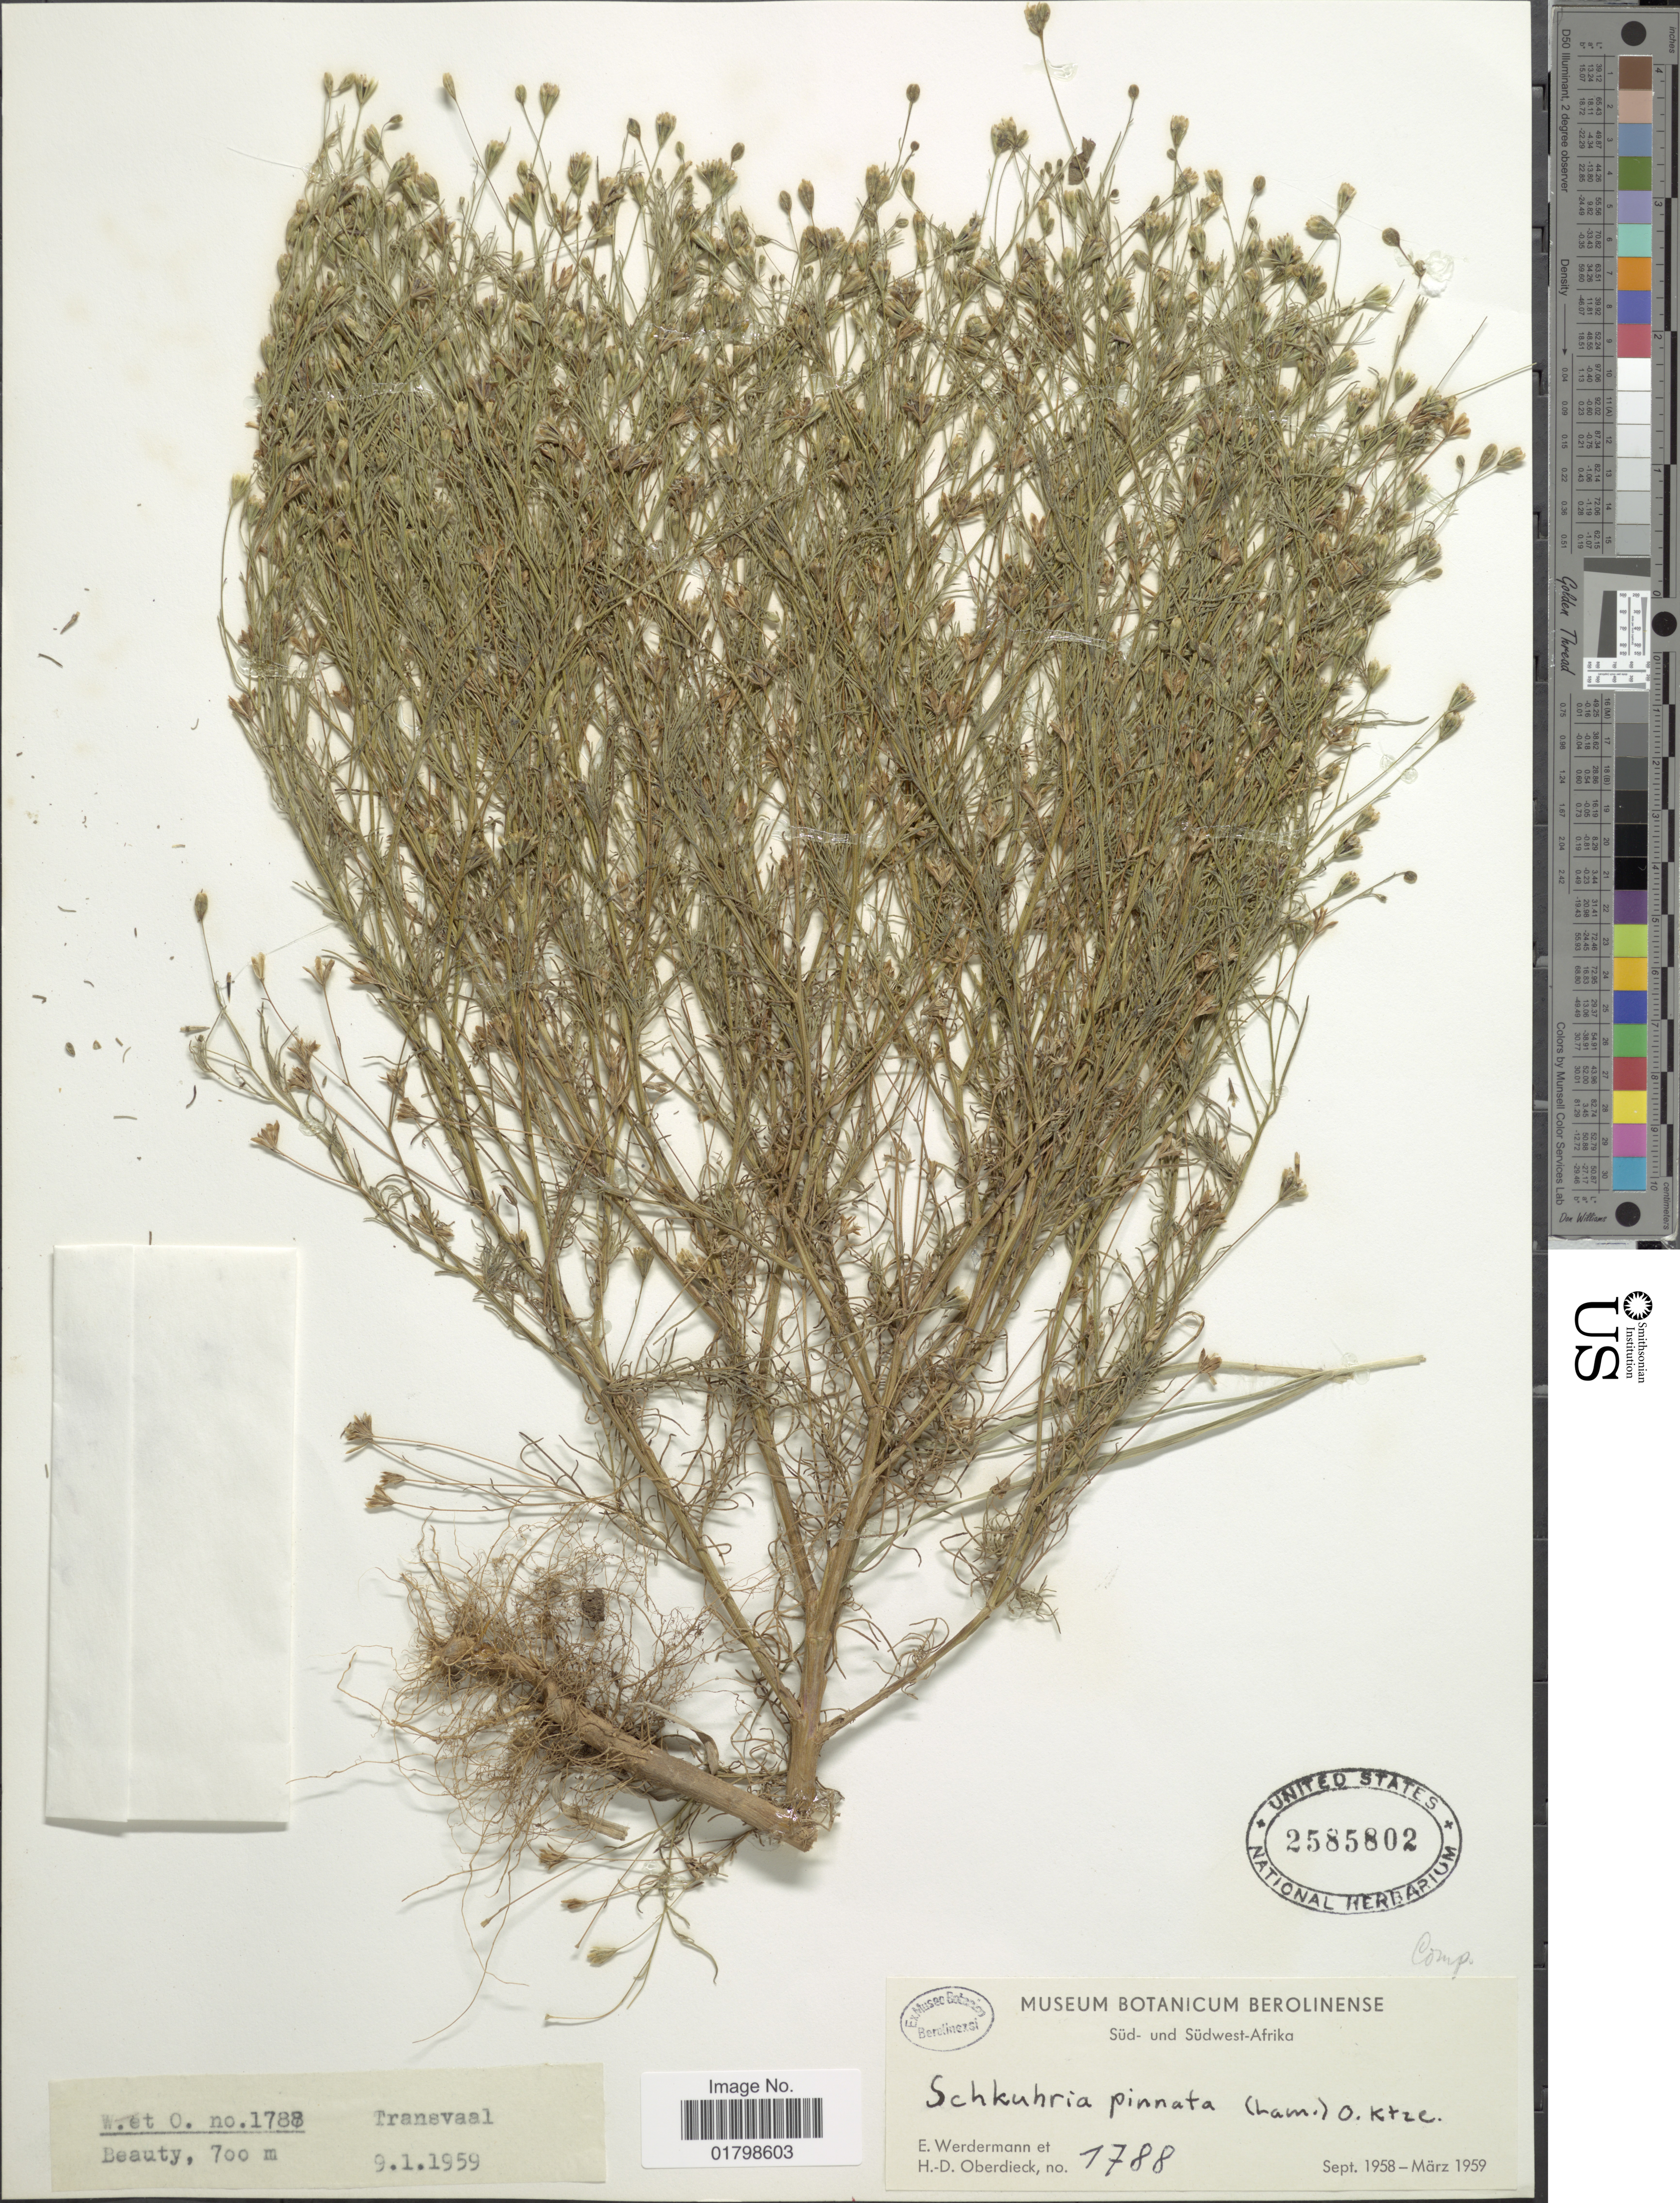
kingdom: Plantae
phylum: Tracheophyta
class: Magnoliopsida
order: Asterales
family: Asteraceae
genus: Schkuhria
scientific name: Schkuhria pinnata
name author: (Lam.) Kuntze ex Thell.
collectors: E. Werdermann & H. Oberdieck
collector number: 1788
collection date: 1958-09/1959-03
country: South Africa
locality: Sud- und Sudwest-Afrika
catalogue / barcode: US 2585802